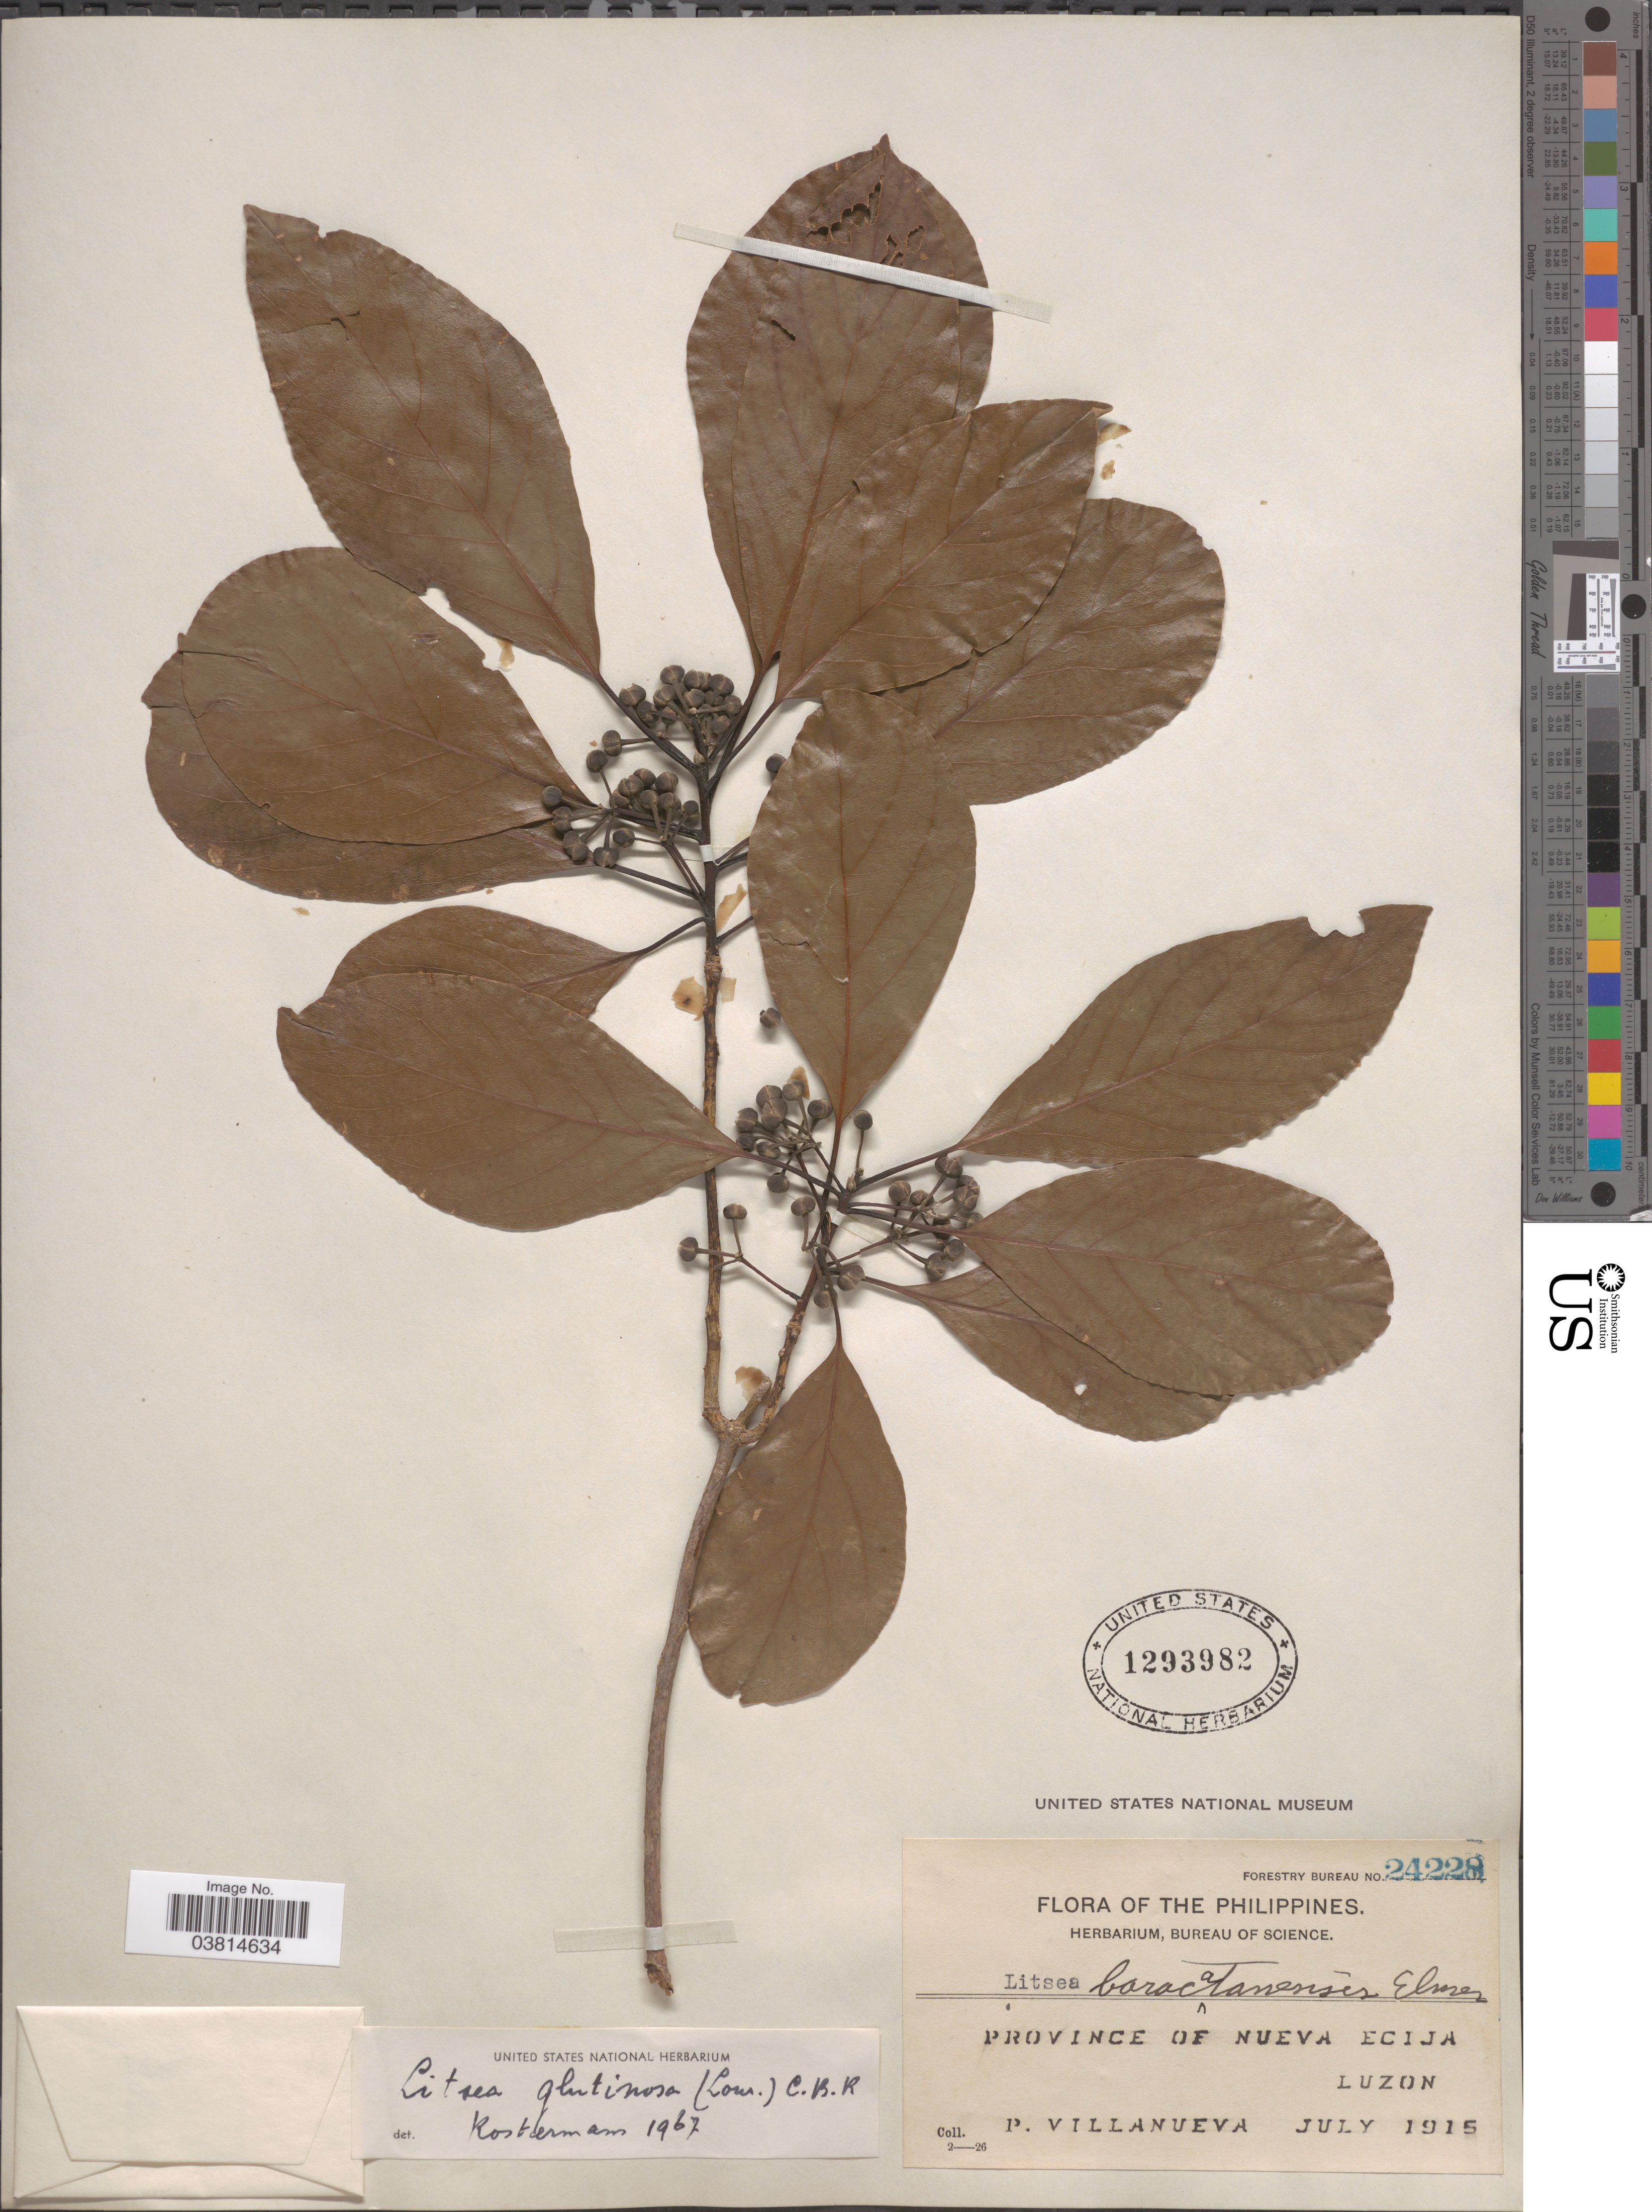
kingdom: Plantae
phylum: Tracheophyta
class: Magnoliopsida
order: Laurales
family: Lauraceae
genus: Litsea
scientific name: Litsea glutinosa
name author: (Lour.) C.B. Rob.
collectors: P. Villanueva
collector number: Forestry Bureau 24228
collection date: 1915-07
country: Philippines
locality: Province of Nueva Ecija. Luzon.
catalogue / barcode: US 1293982